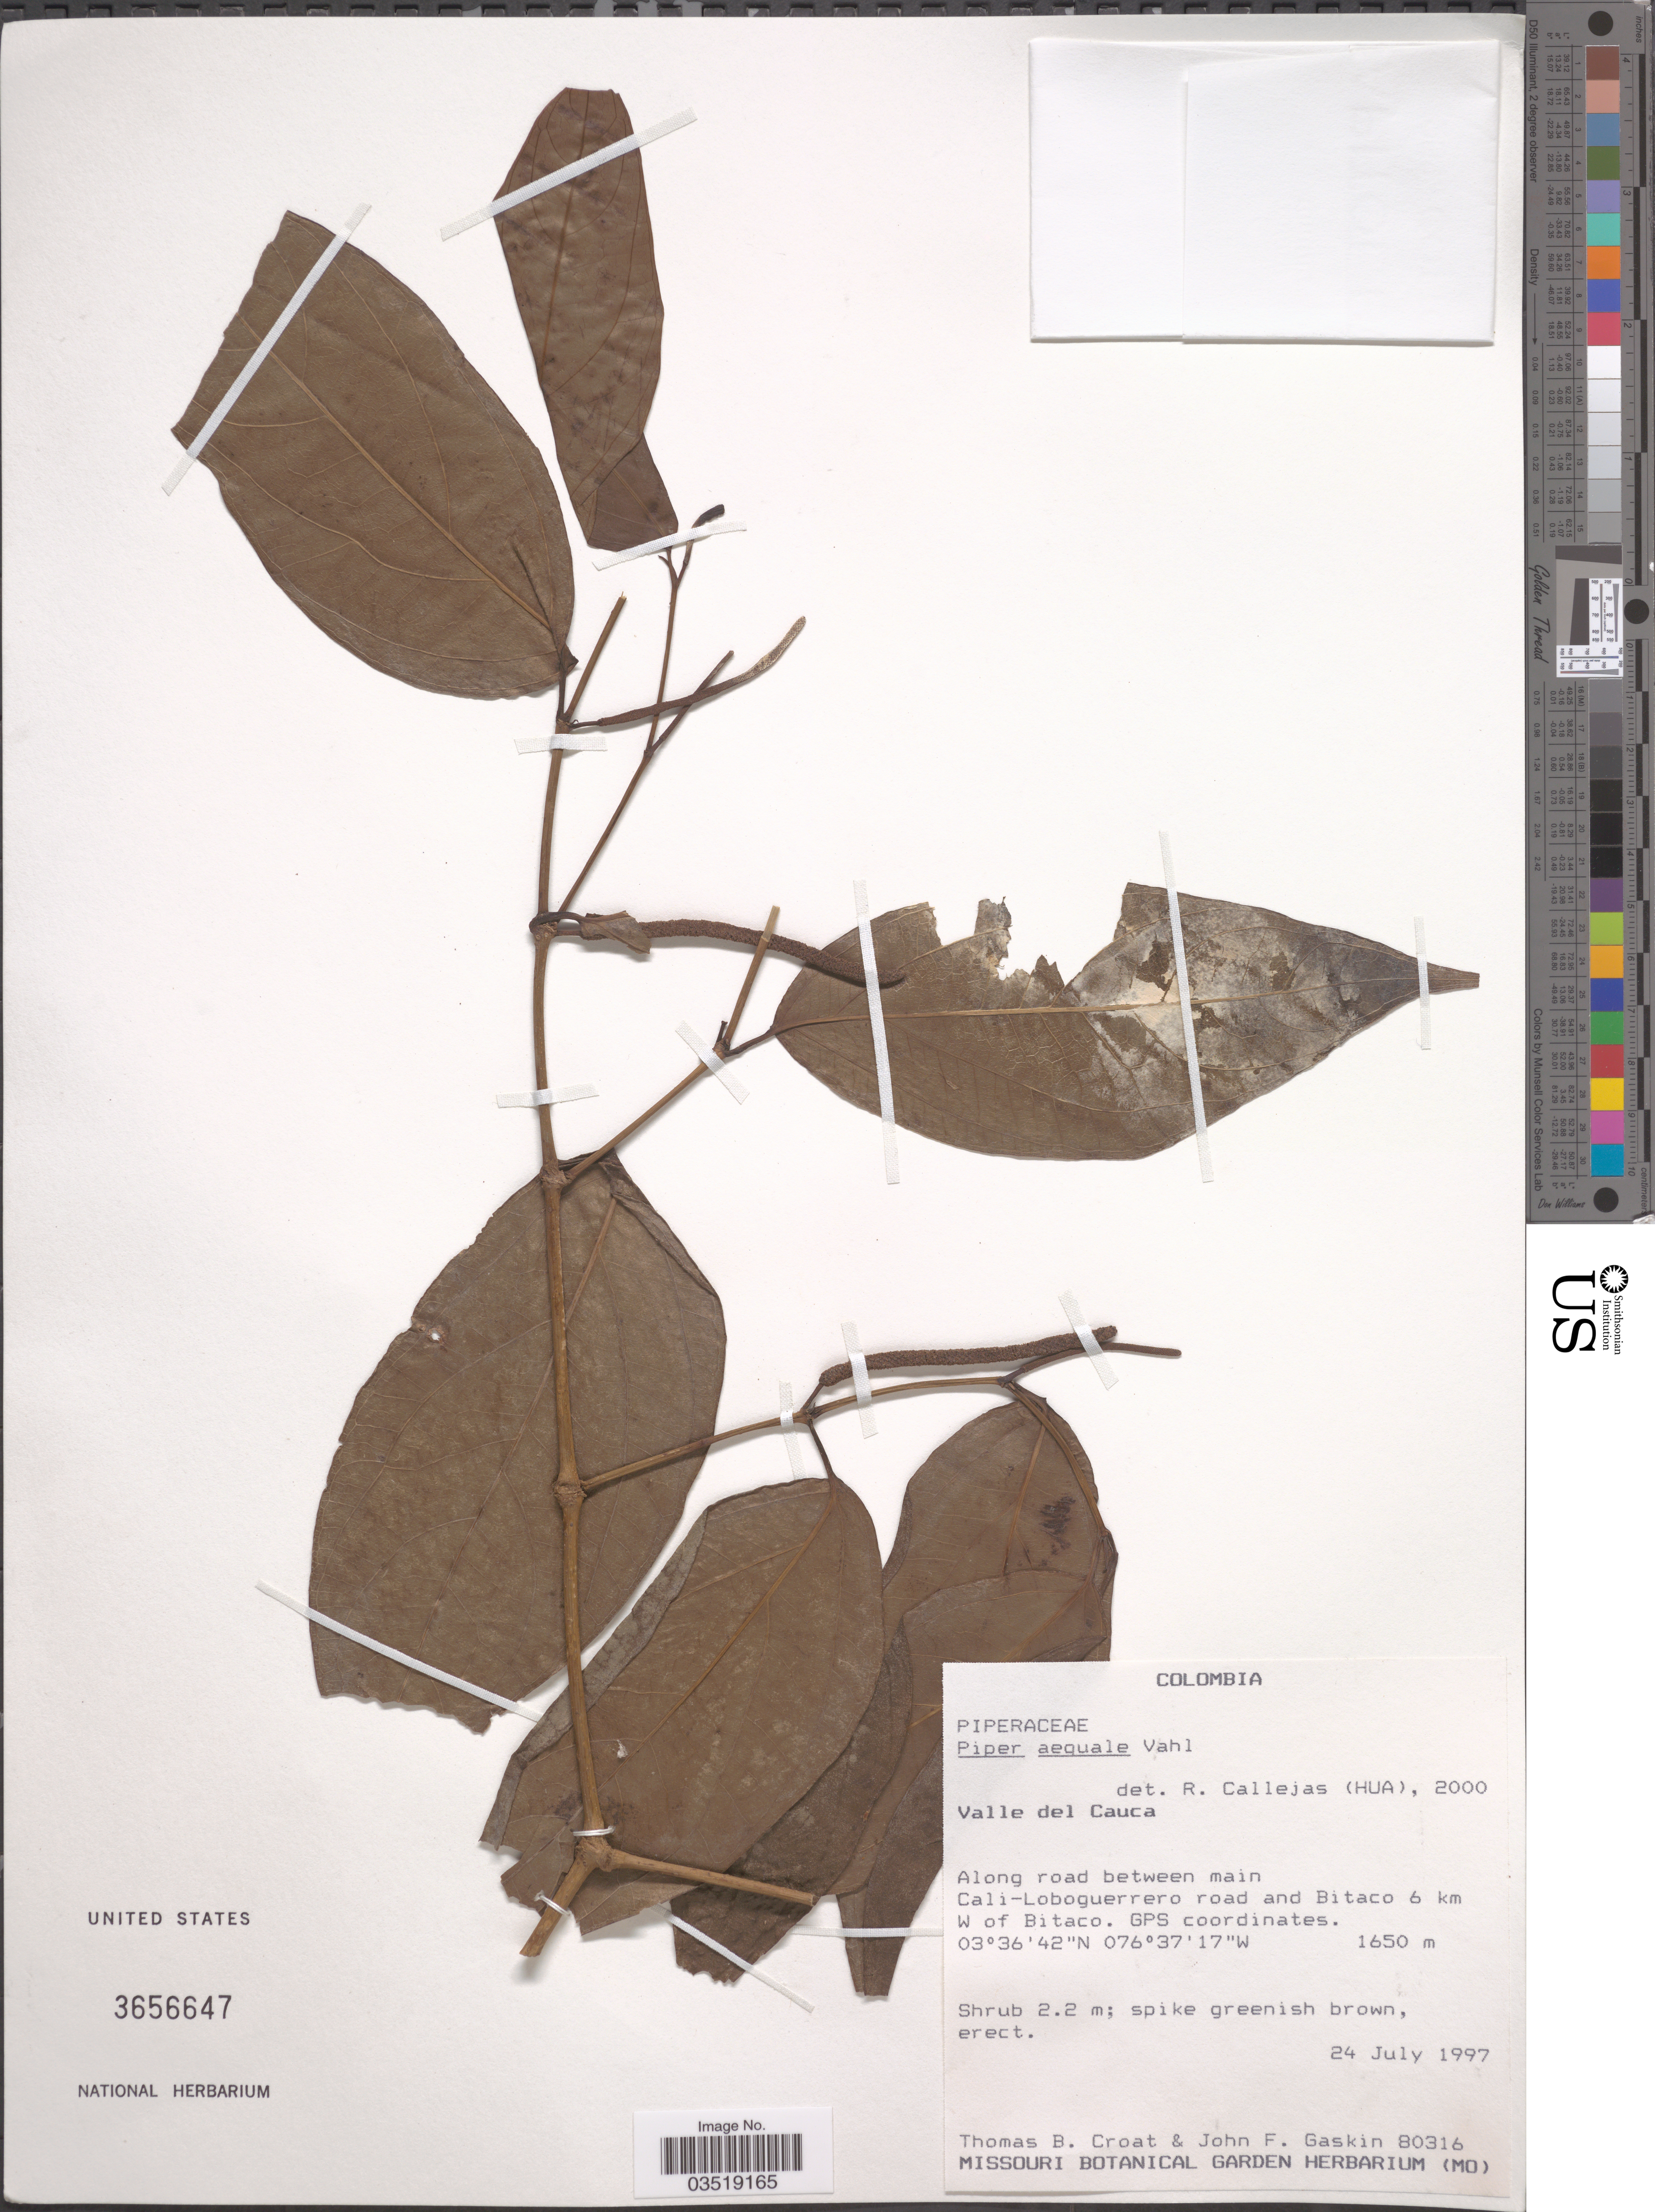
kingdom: Plantae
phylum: Tracheophyta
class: Magnoliopsida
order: Piperales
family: Piperaceae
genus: Piper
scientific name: Piper aequale var. aequale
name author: Vahl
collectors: T. B. Croat & J. F. Gaskin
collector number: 80316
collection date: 1997-07-24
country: Colombia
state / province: Valle del Cauca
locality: Along road between main Cali-Loboguerrero road and Bitaco 6 km W of Bitaco.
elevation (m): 1650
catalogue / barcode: US 3656647